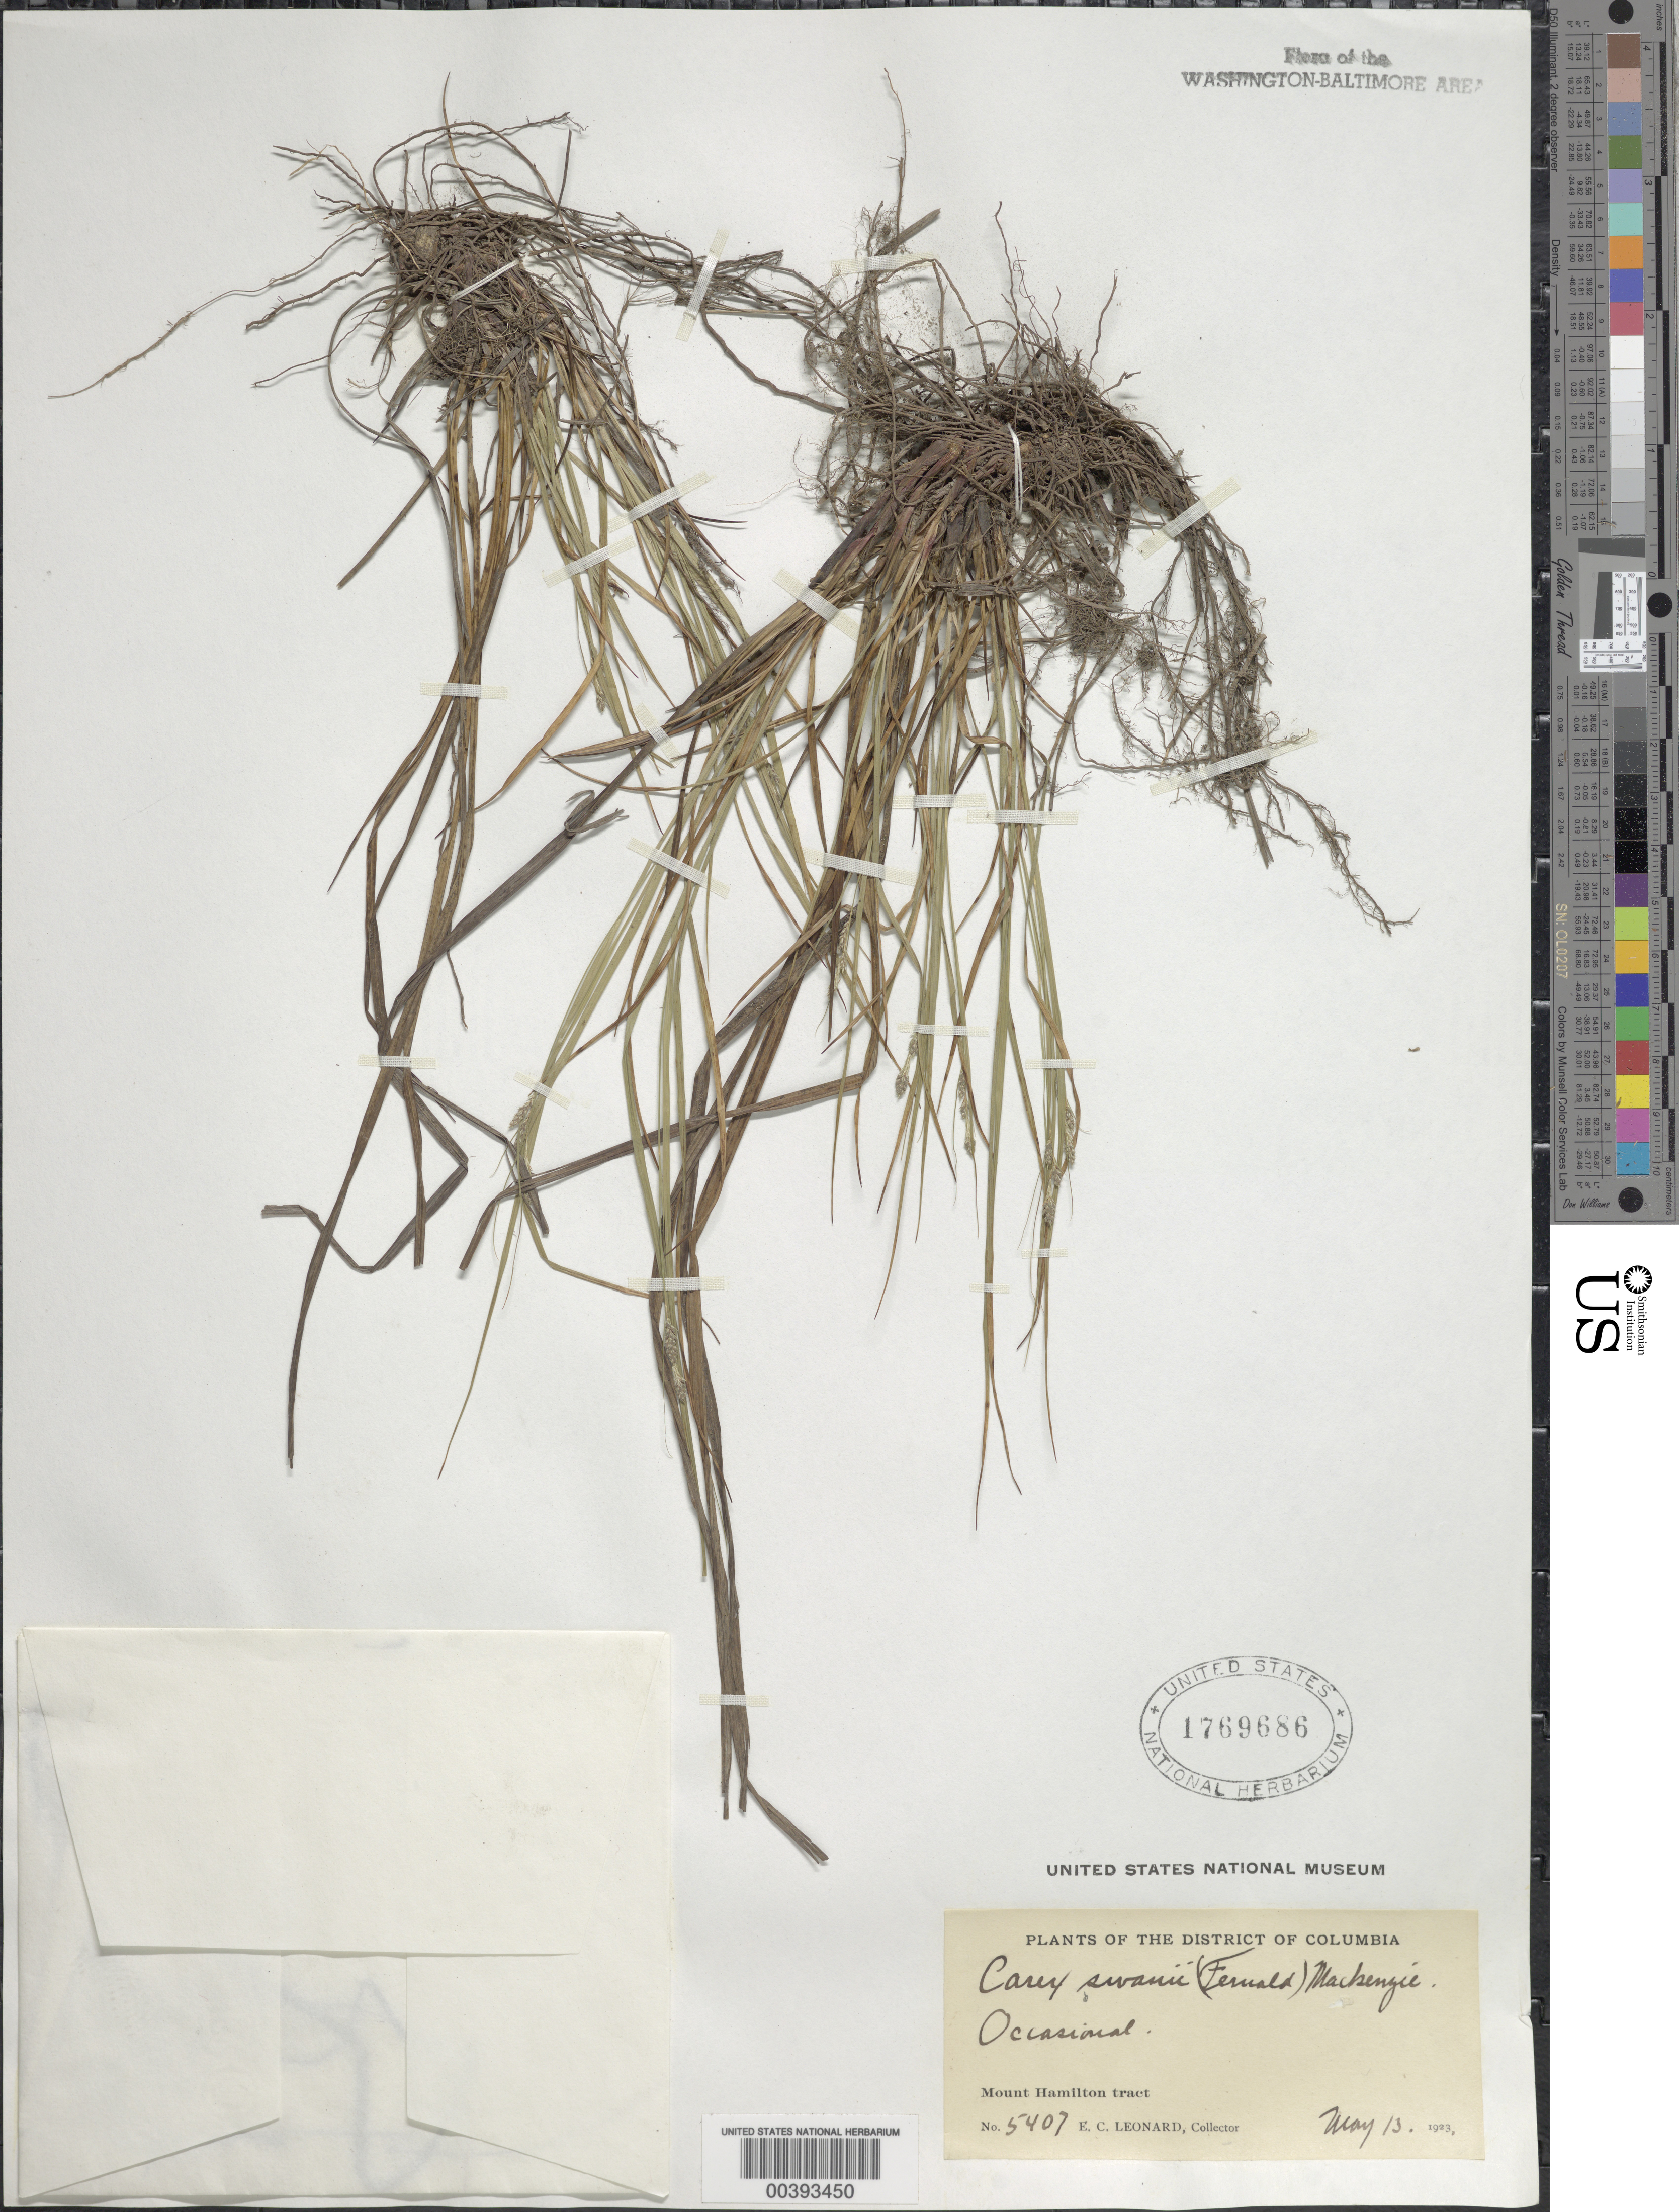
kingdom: Plantae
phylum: Tracheophyta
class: Liliopsida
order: Poales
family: Cyperaceae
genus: Carex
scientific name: Carex swanii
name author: (Fernald) Mack.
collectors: E. C. Leonard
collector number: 5407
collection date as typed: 13 May 1923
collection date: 1923-05-13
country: United States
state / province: District of Columbia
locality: Mount Hamilton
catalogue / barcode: US 1769686